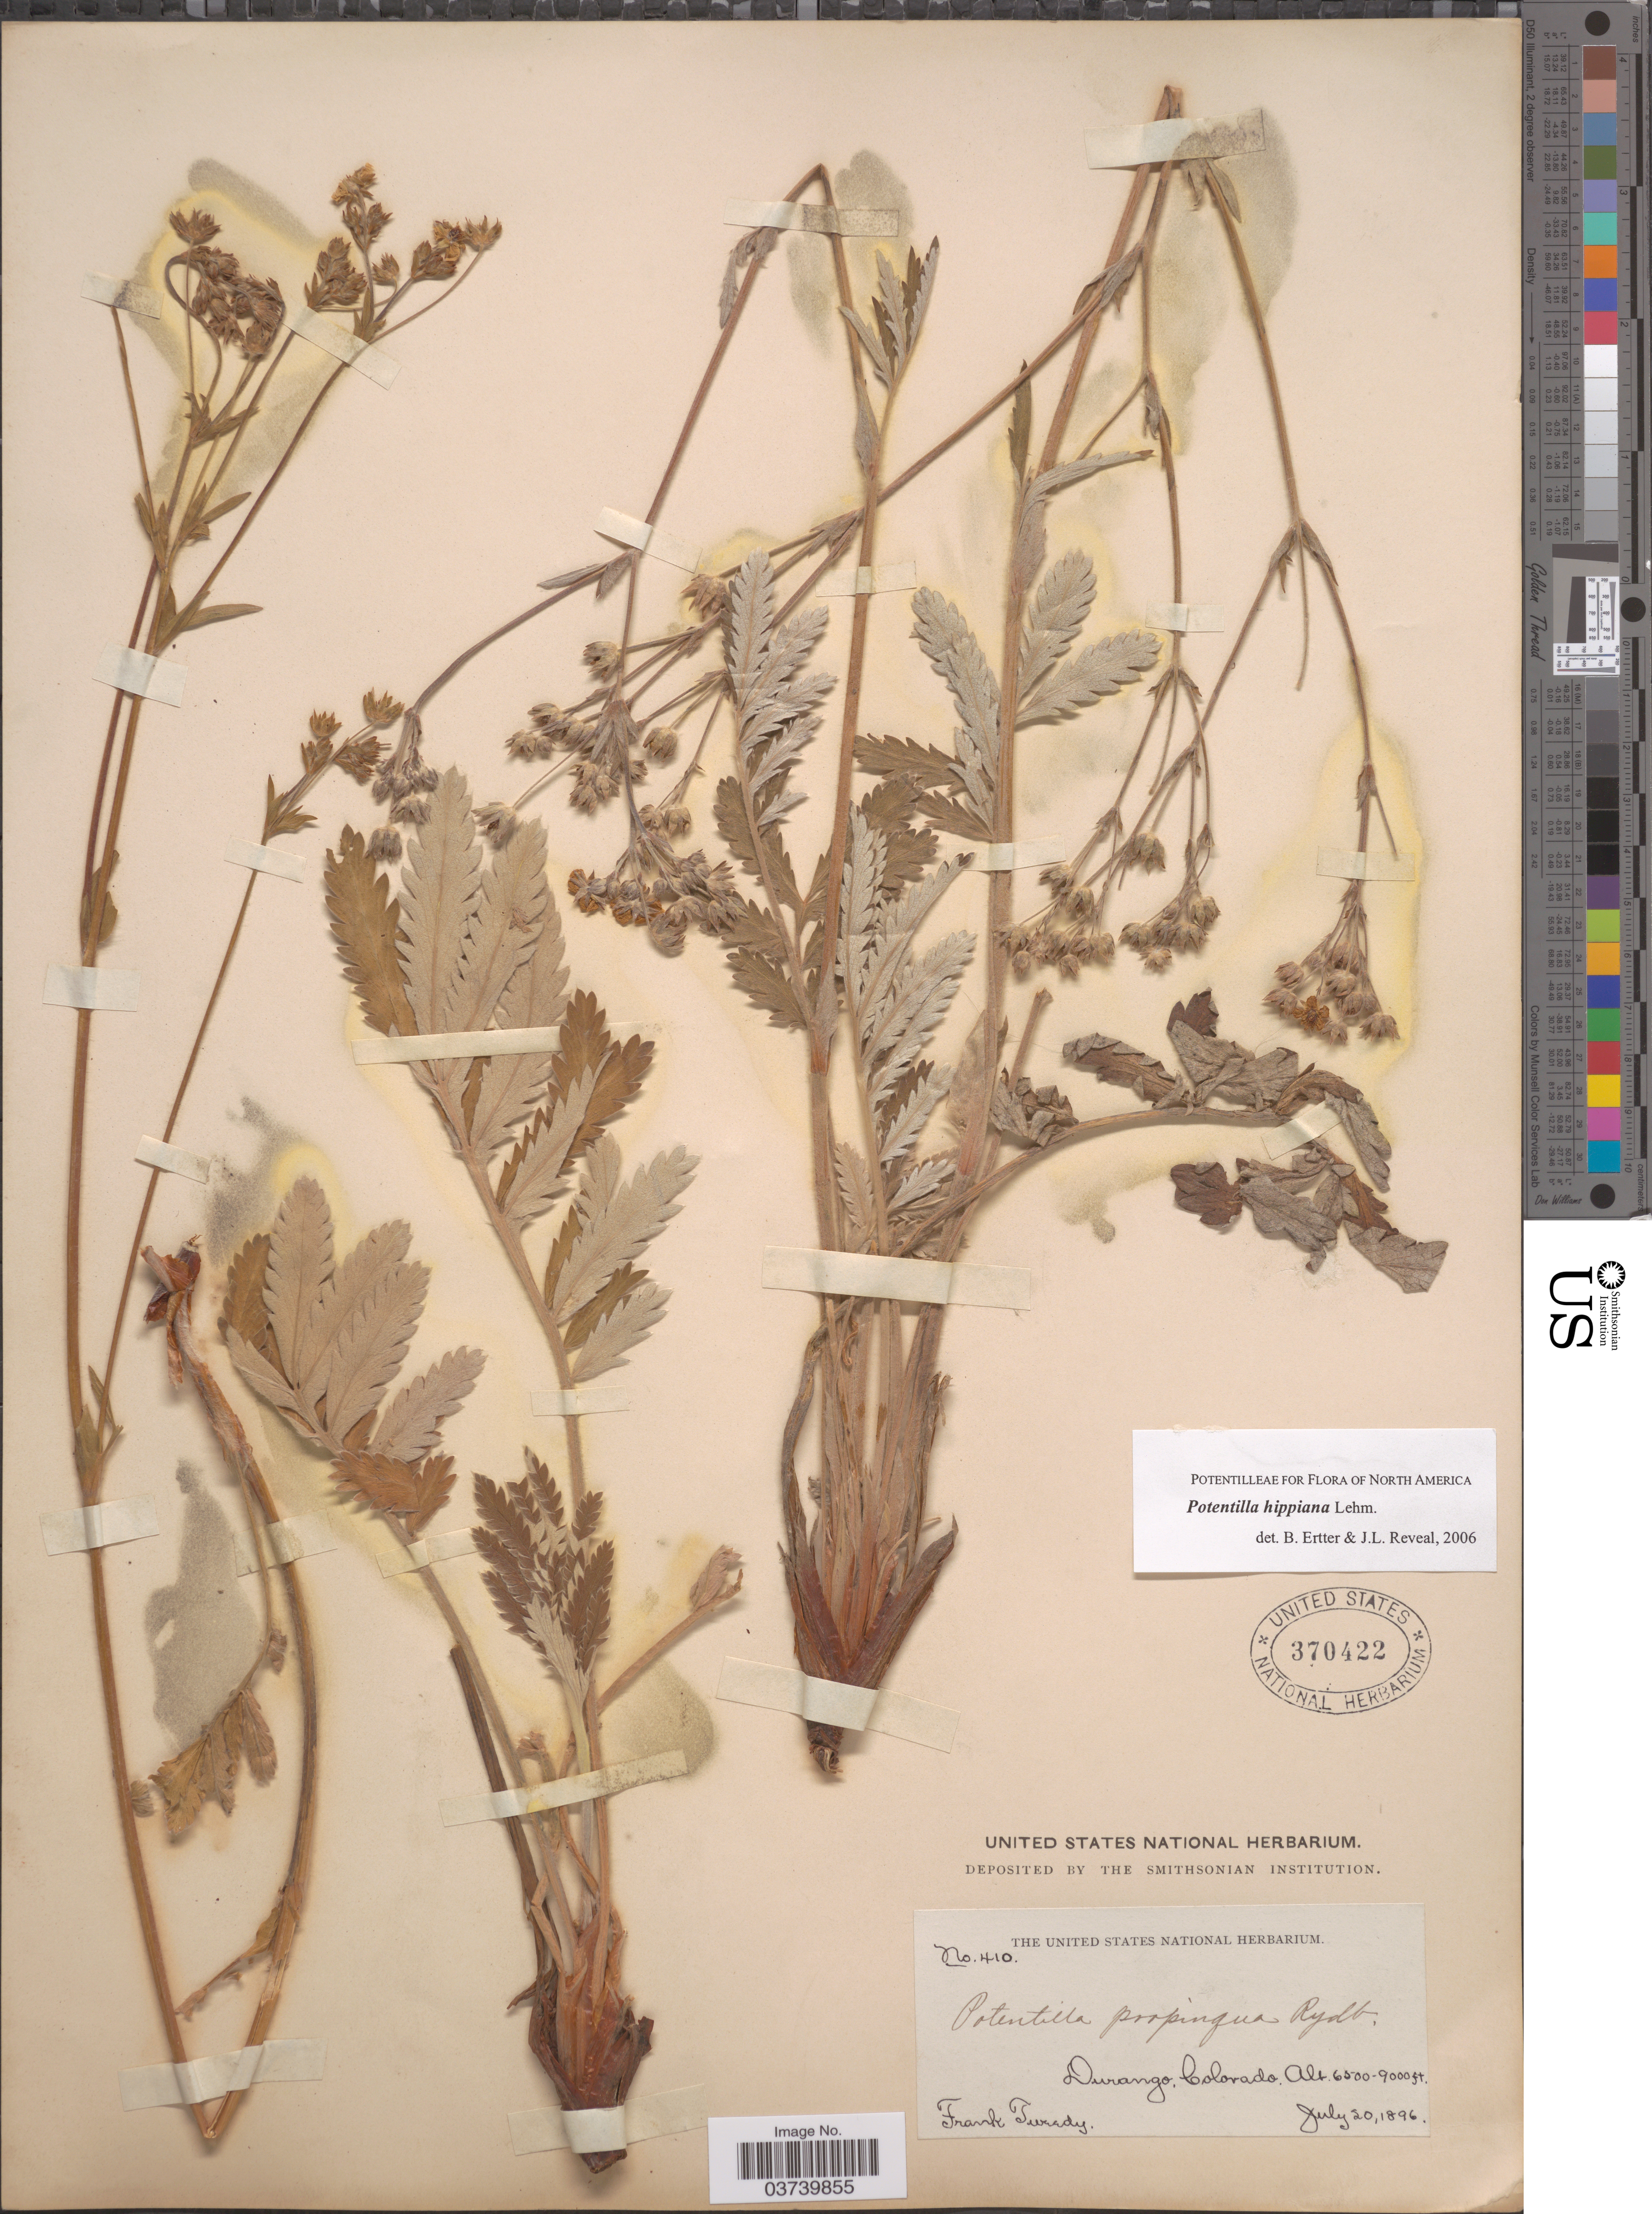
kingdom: Plantae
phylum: Tracheophyta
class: Magnoliopsida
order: Rosales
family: Rosaceae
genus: Potentilla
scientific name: Potentilla hippiana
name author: Lehm.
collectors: F. Tweedy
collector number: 410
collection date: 1896-07-20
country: United States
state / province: Colorado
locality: Durango.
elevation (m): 1981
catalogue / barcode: US 370422